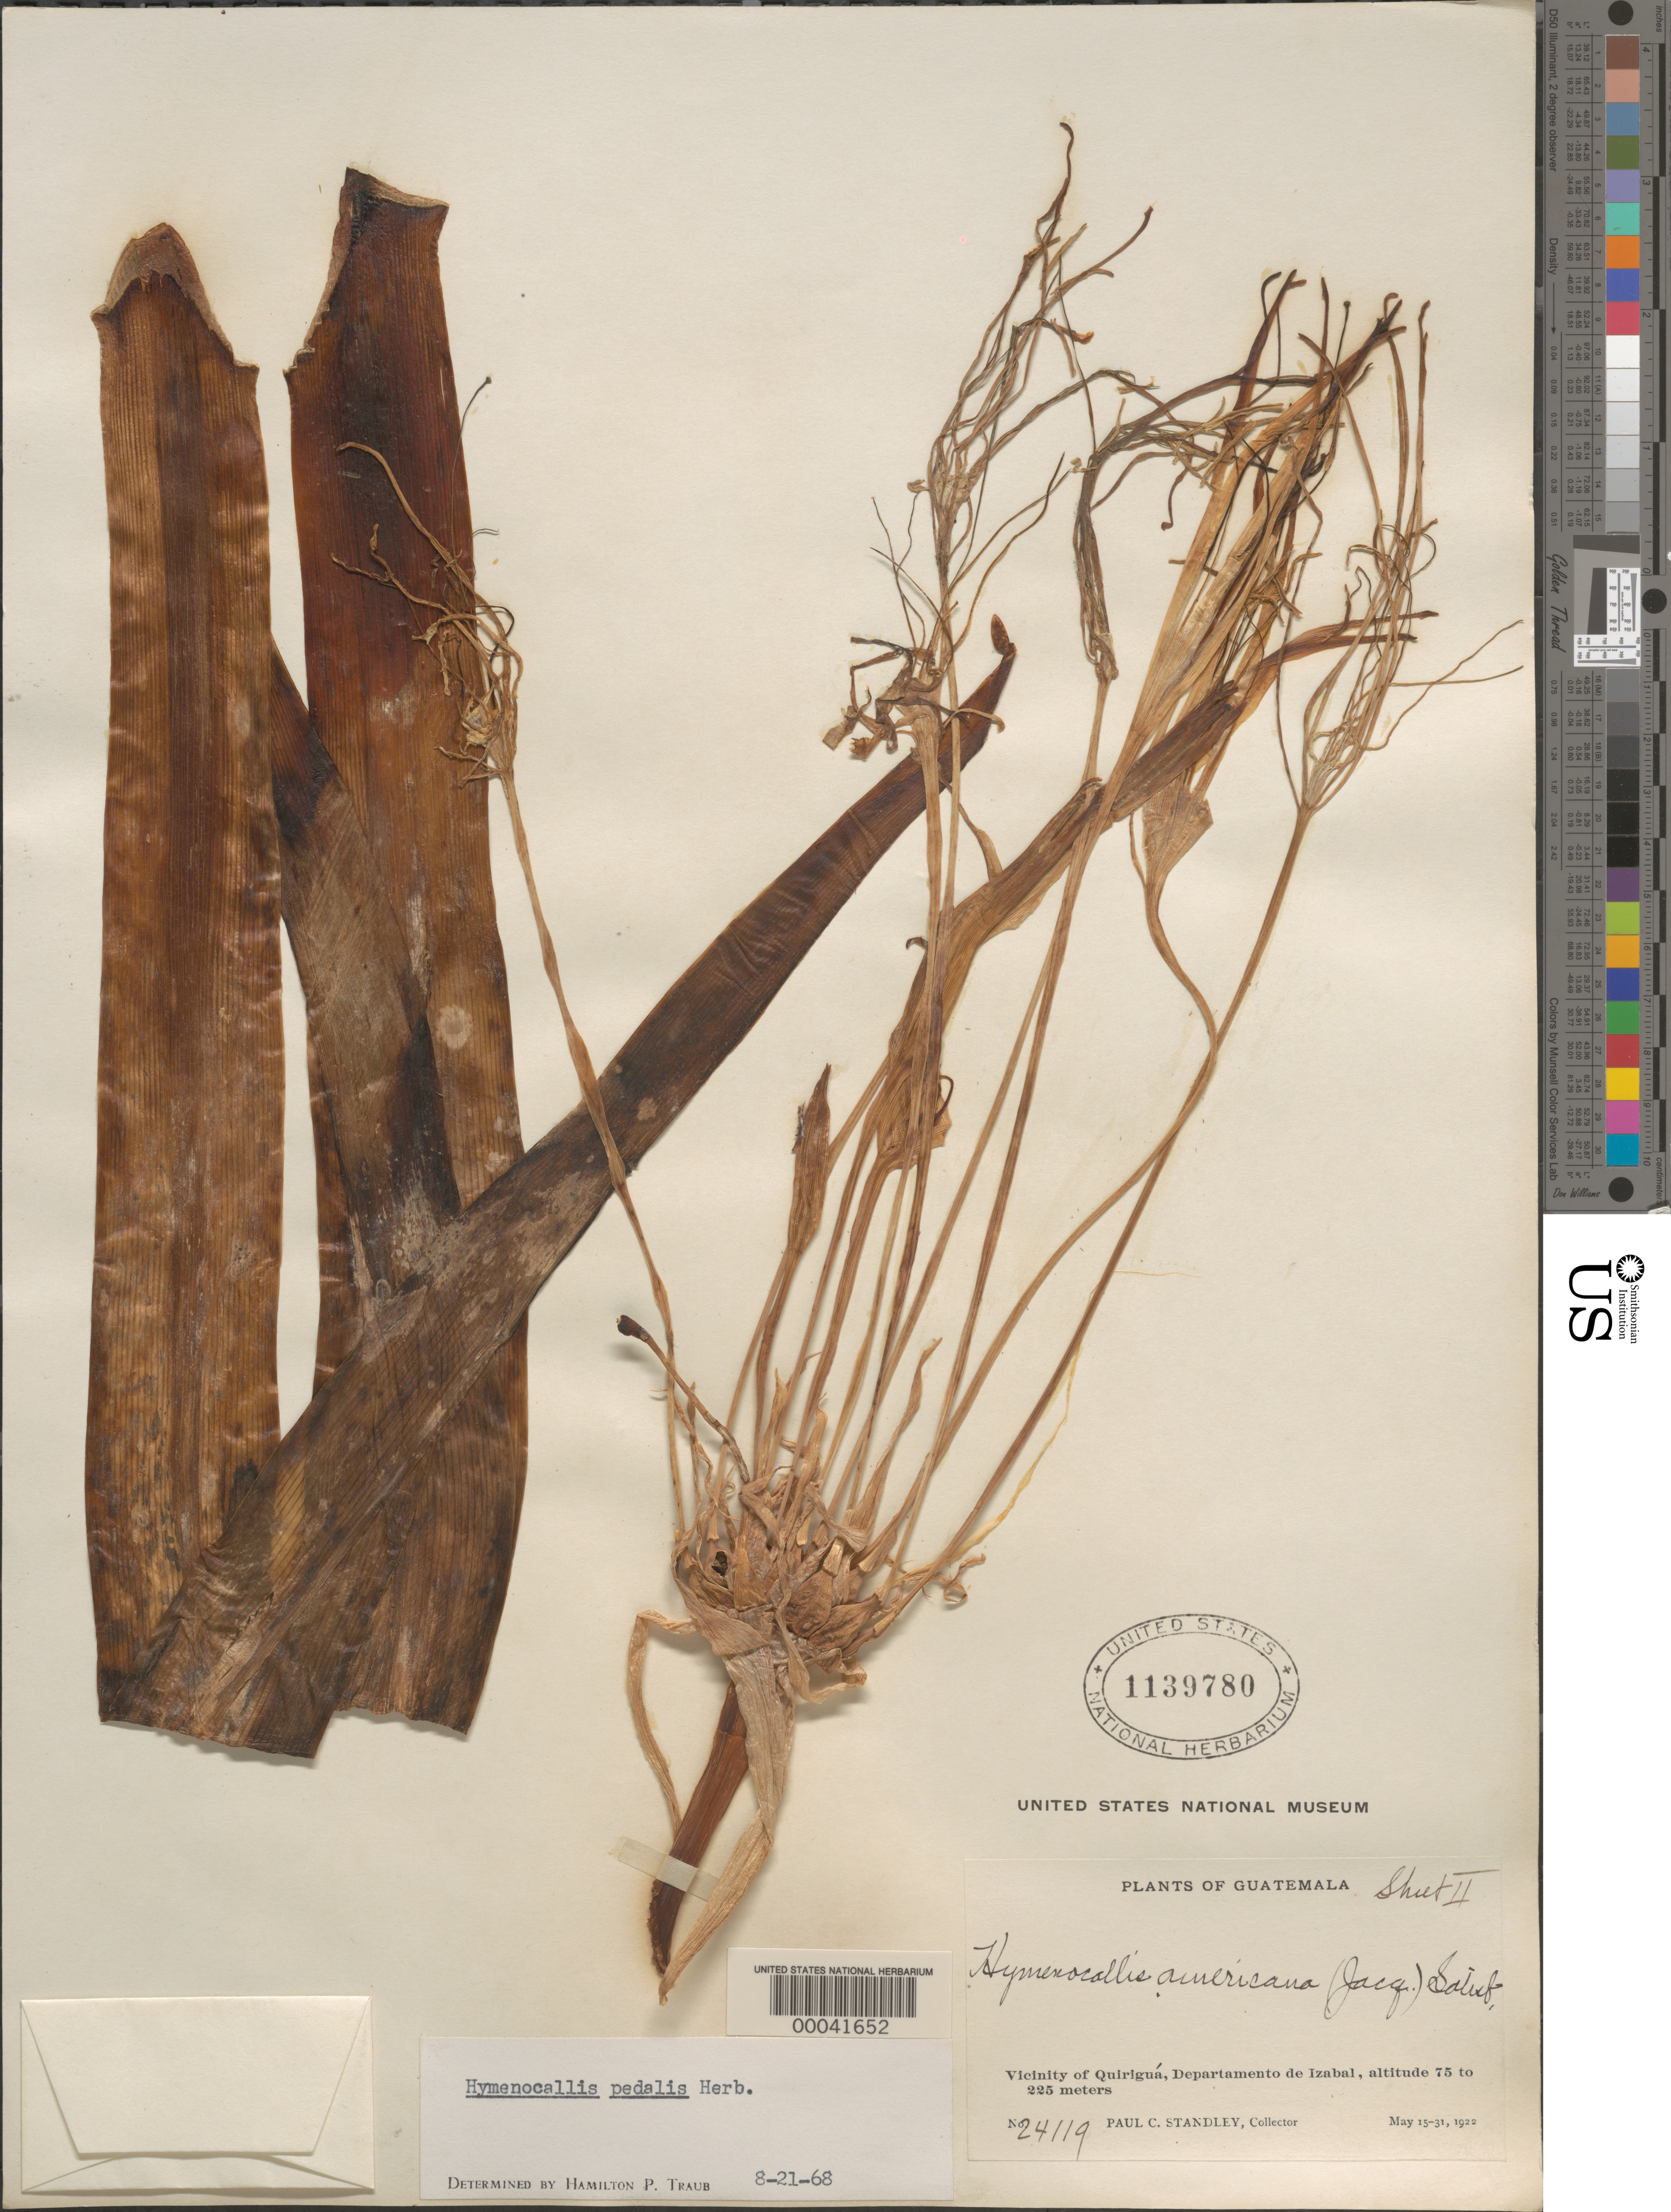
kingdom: Plantae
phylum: Tracheophyta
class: Liliopsida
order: Asparagales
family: Amaryllidaceae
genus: Hymenocallis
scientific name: Hymenocallis pedalis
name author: Herb.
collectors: P. C. Standley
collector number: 24119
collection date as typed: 15 May 1922 to 31 May 1922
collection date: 1922-05-15/1922-05-31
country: Guatemala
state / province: Izabal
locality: Vicinity of Quiriguá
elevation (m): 75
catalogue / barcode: US 1139780